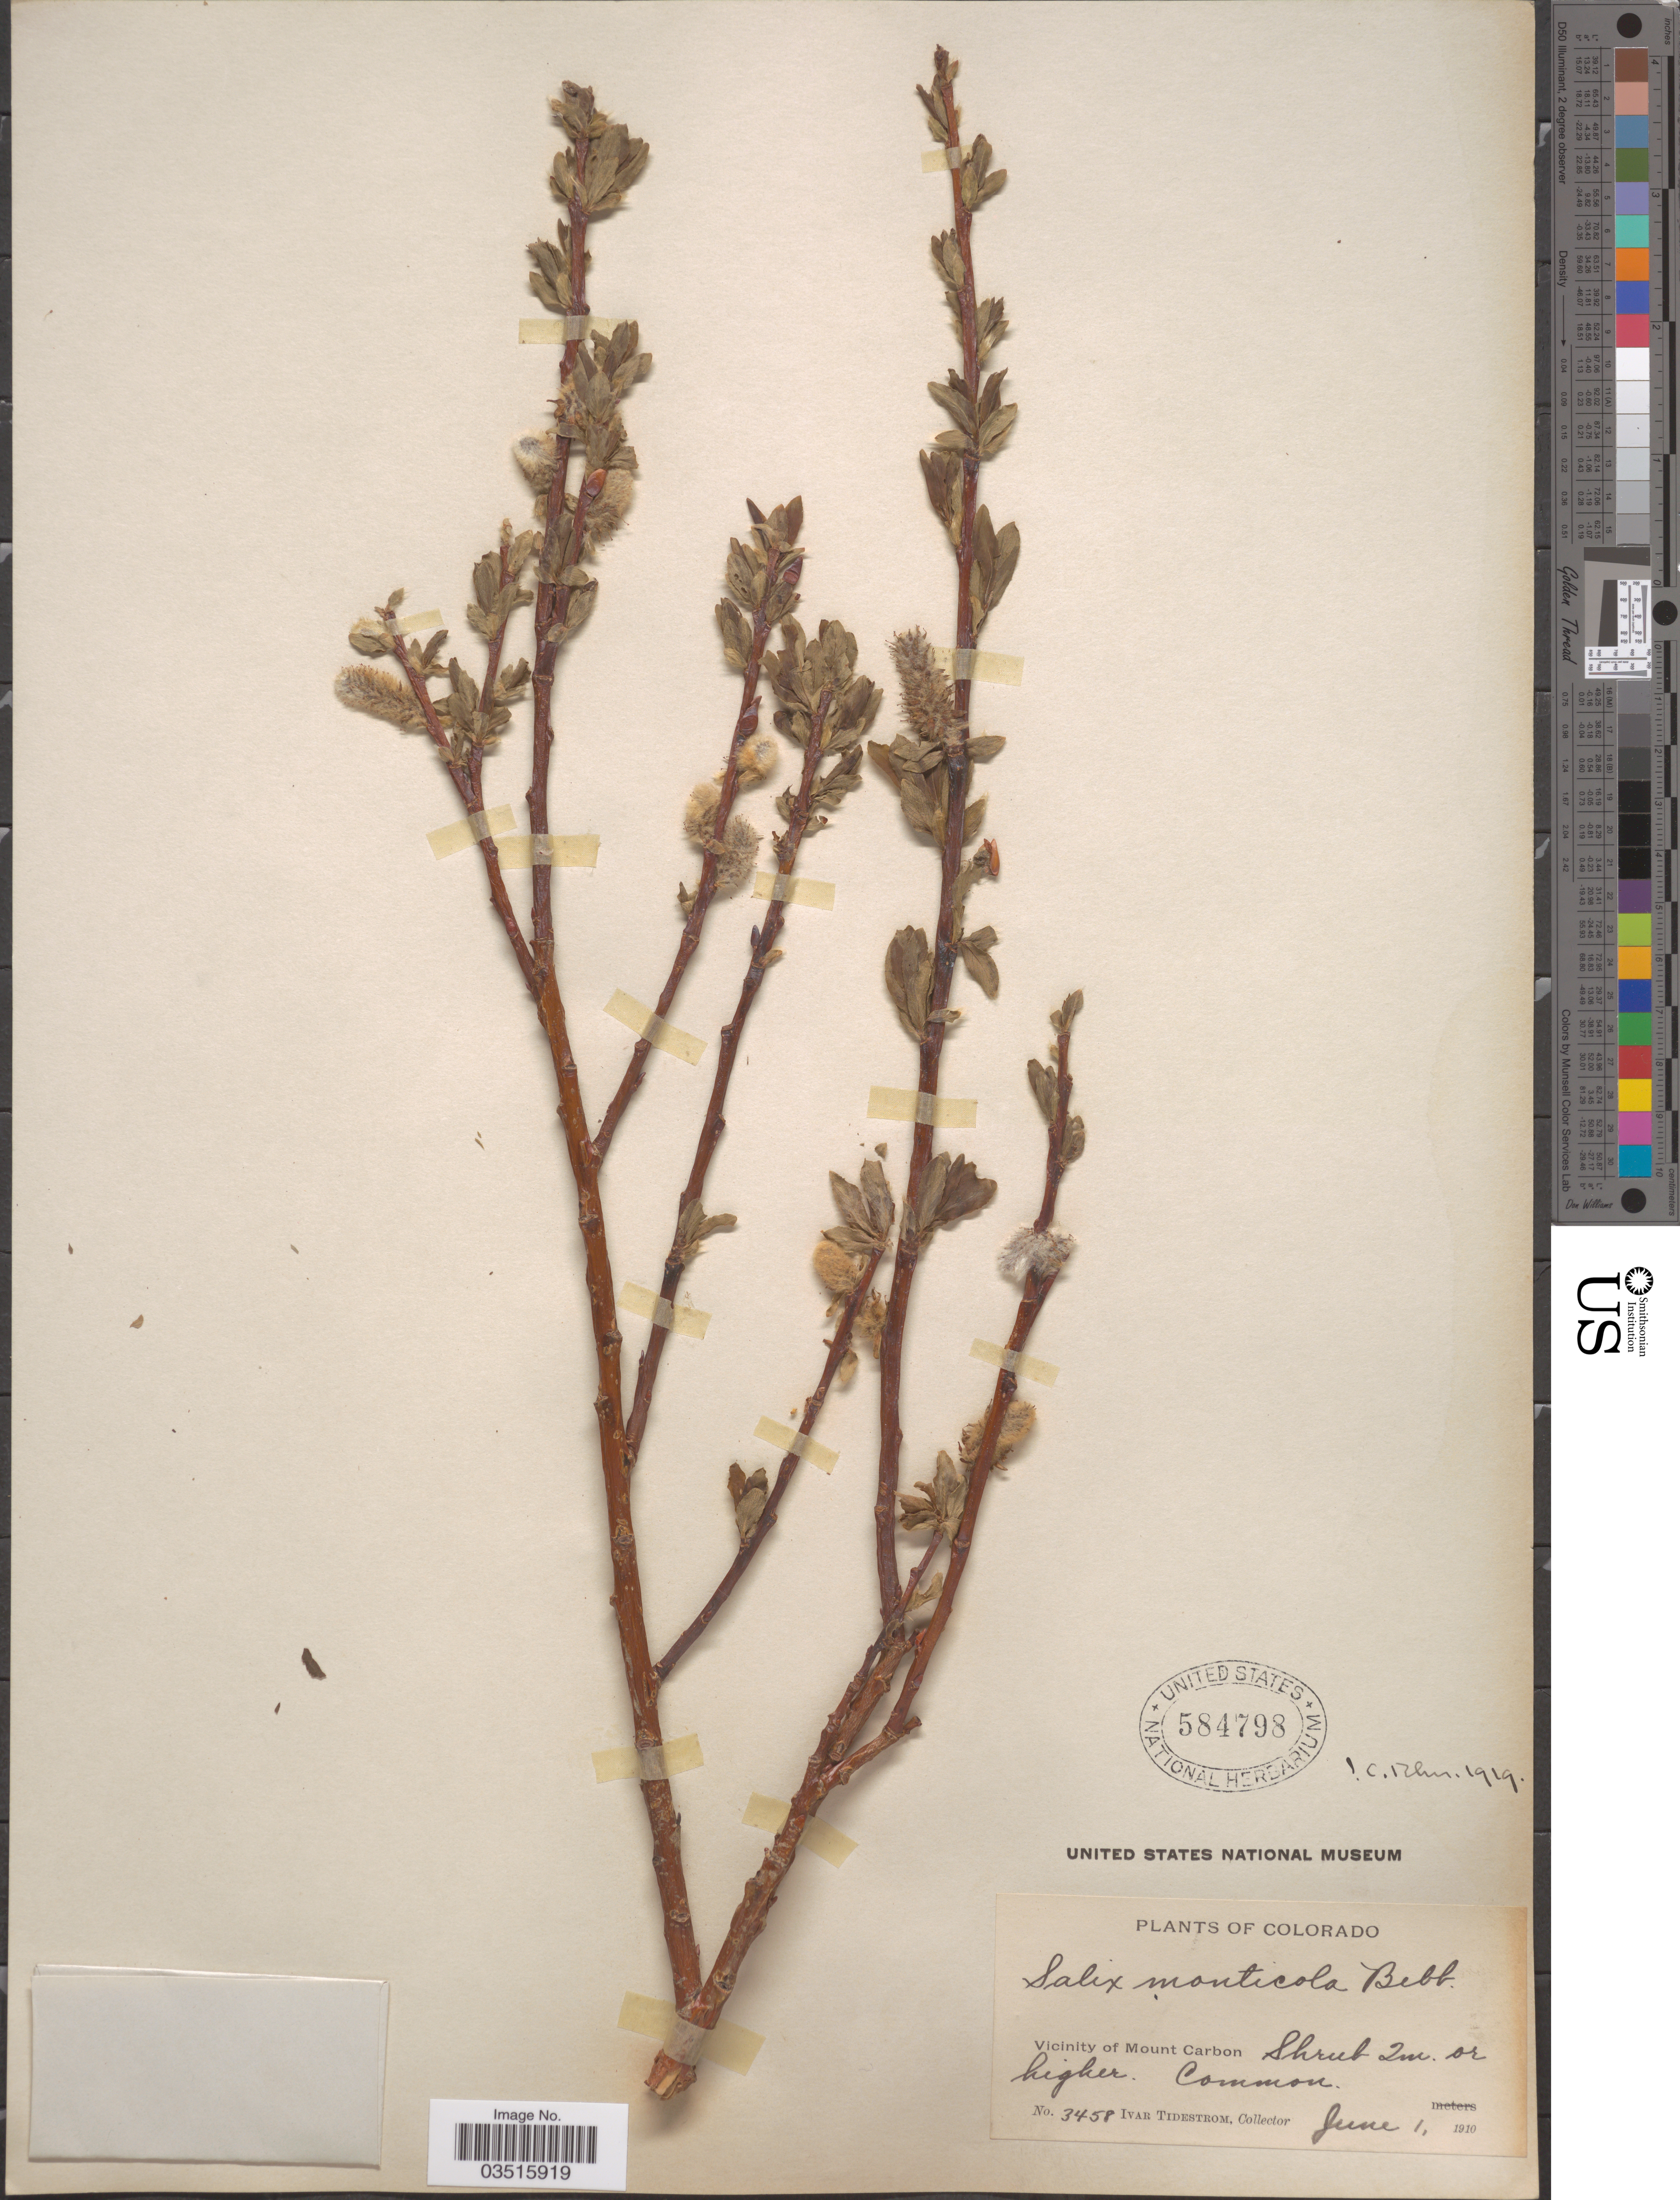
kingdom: Plantae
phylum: Tracheophyta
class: Magnoliopsida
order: Malpighiales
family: Salicaceae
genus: Salix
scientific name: Salix monticola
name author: Bebb.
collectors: I. F. Tidestrom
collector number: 3458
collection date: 1910-06-01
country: United States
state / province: Colorado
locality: Vicinity of Mount Carbon.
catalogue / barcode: US 584798